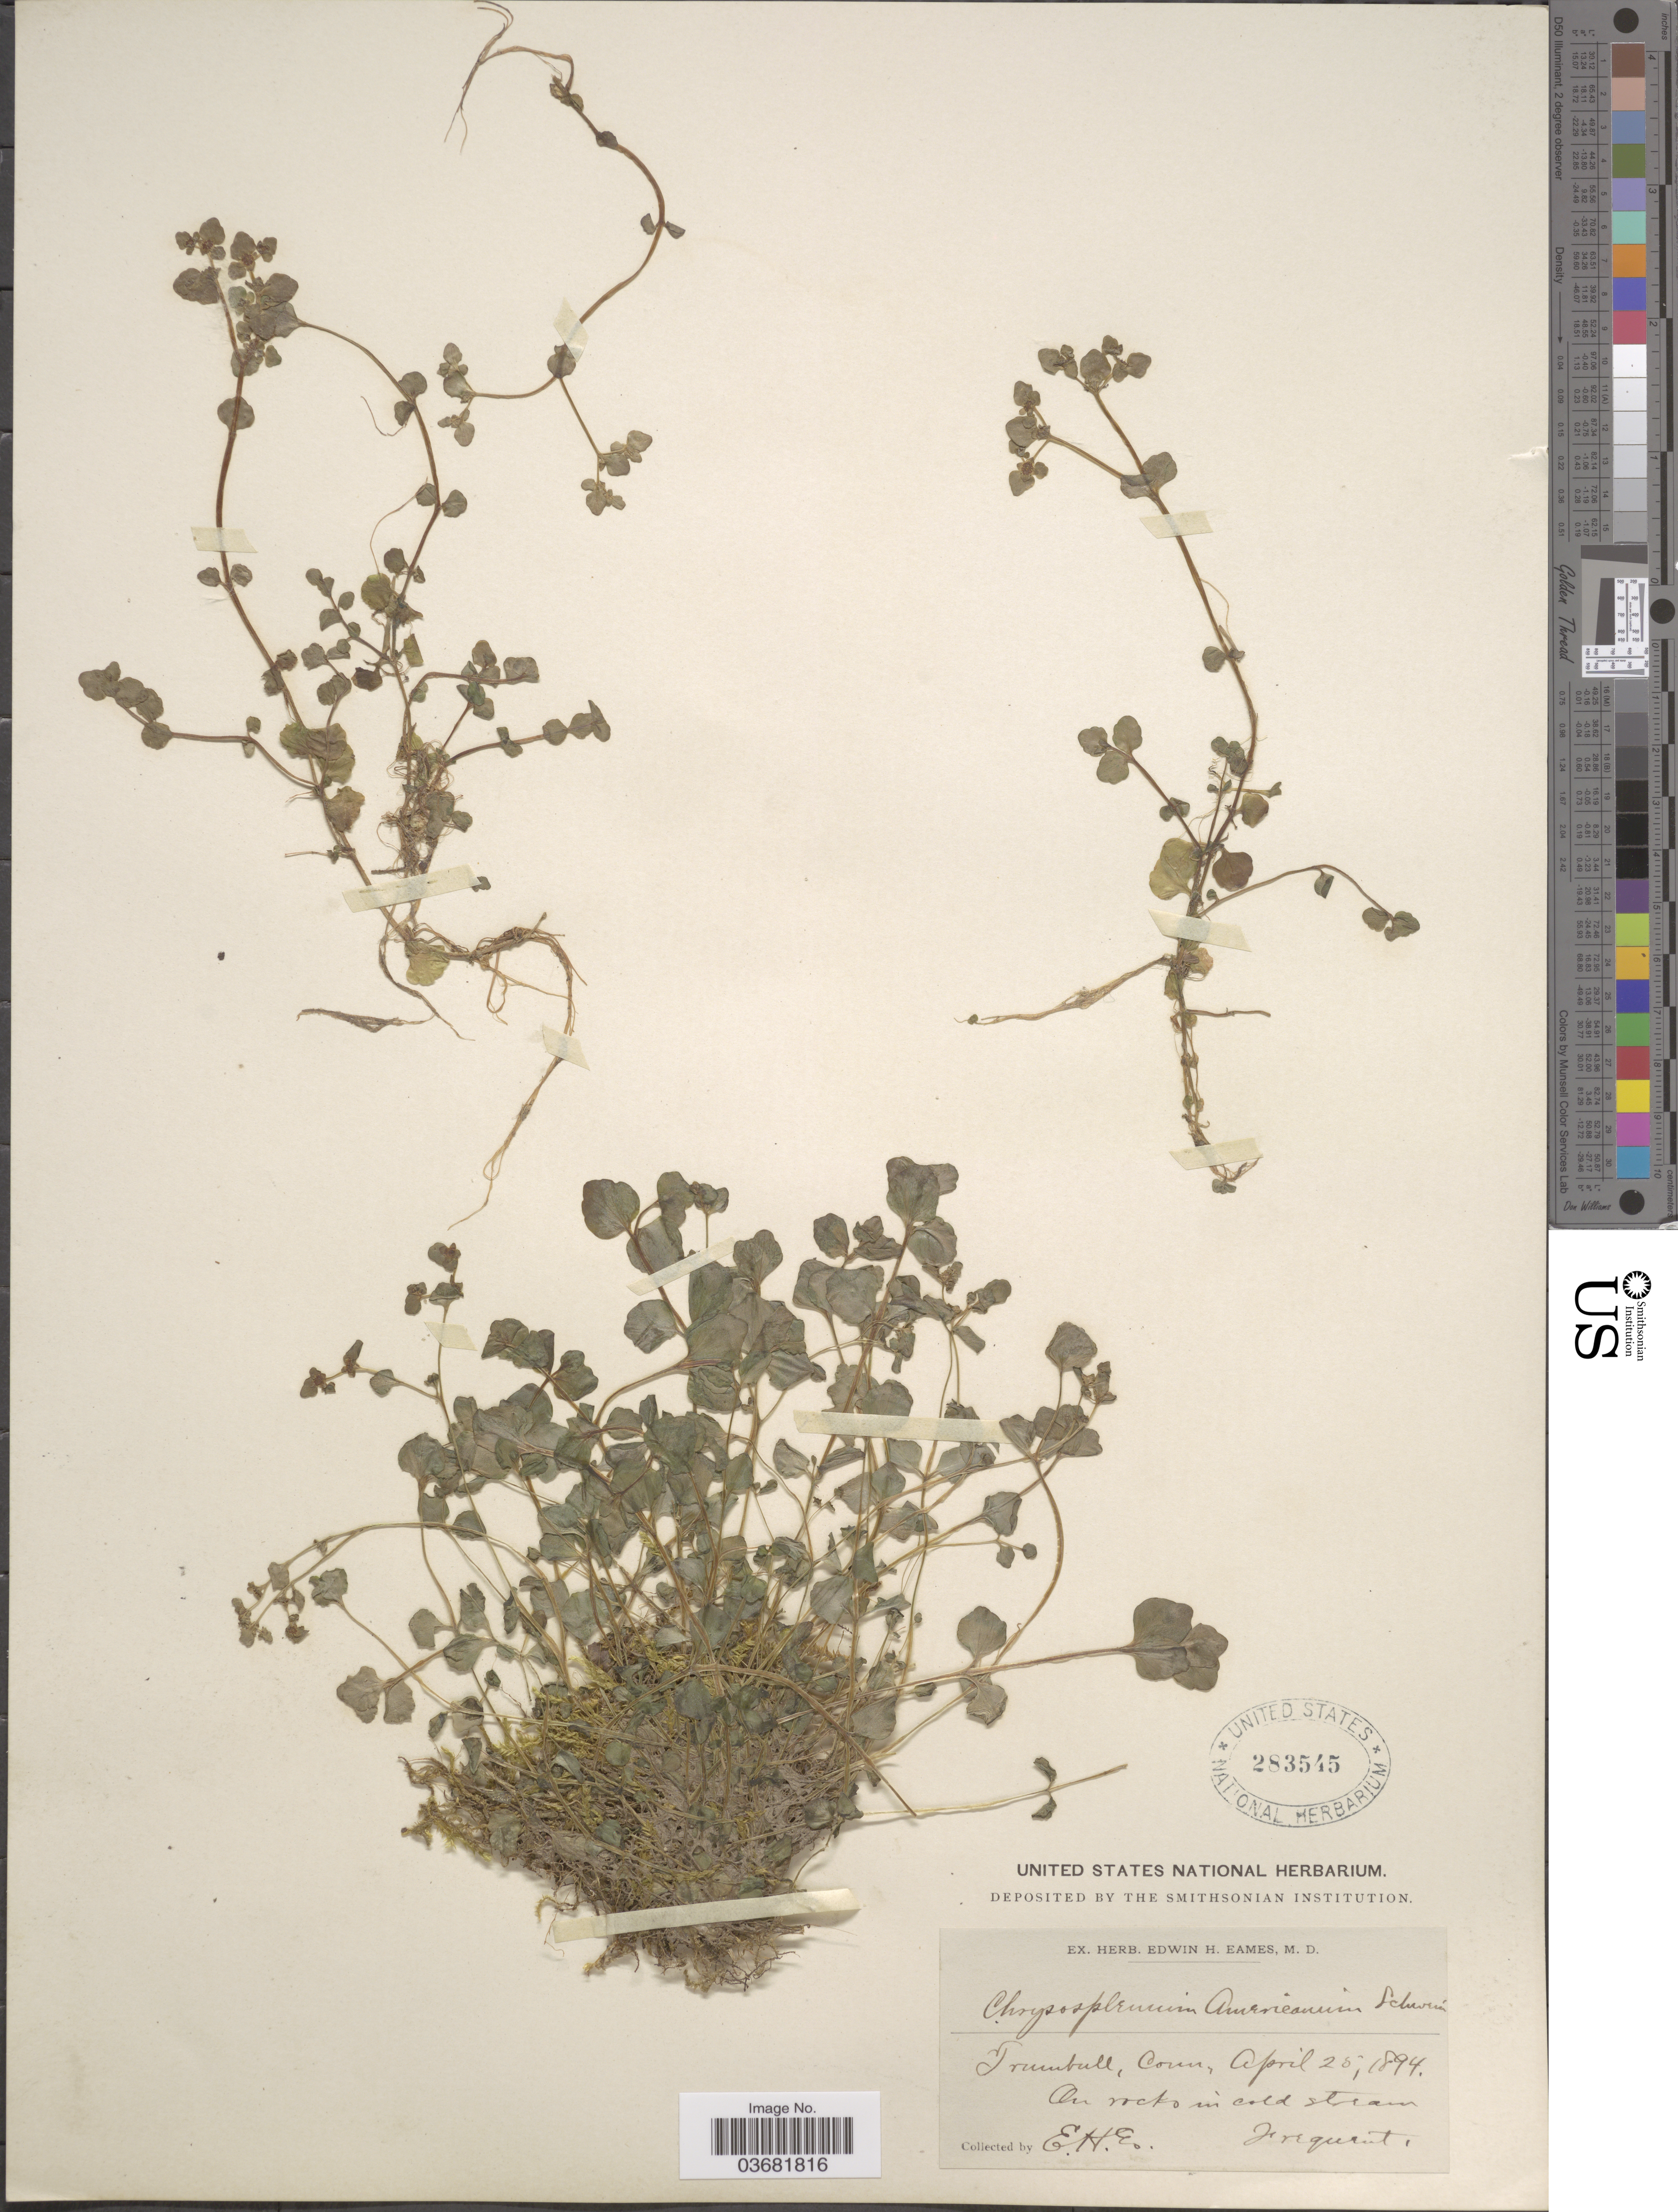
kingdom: Plantae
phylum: Tracheophyta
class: Magnoliopsida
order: Saxifragales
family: Saxifragaceae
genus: Chrysosplenium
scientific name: Chrysosplenium americanum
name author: Schwein.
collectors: E. H. Eames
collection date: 1894-04-25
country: United States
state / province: Connecticut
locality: Trumbull.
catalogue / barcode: US 283545